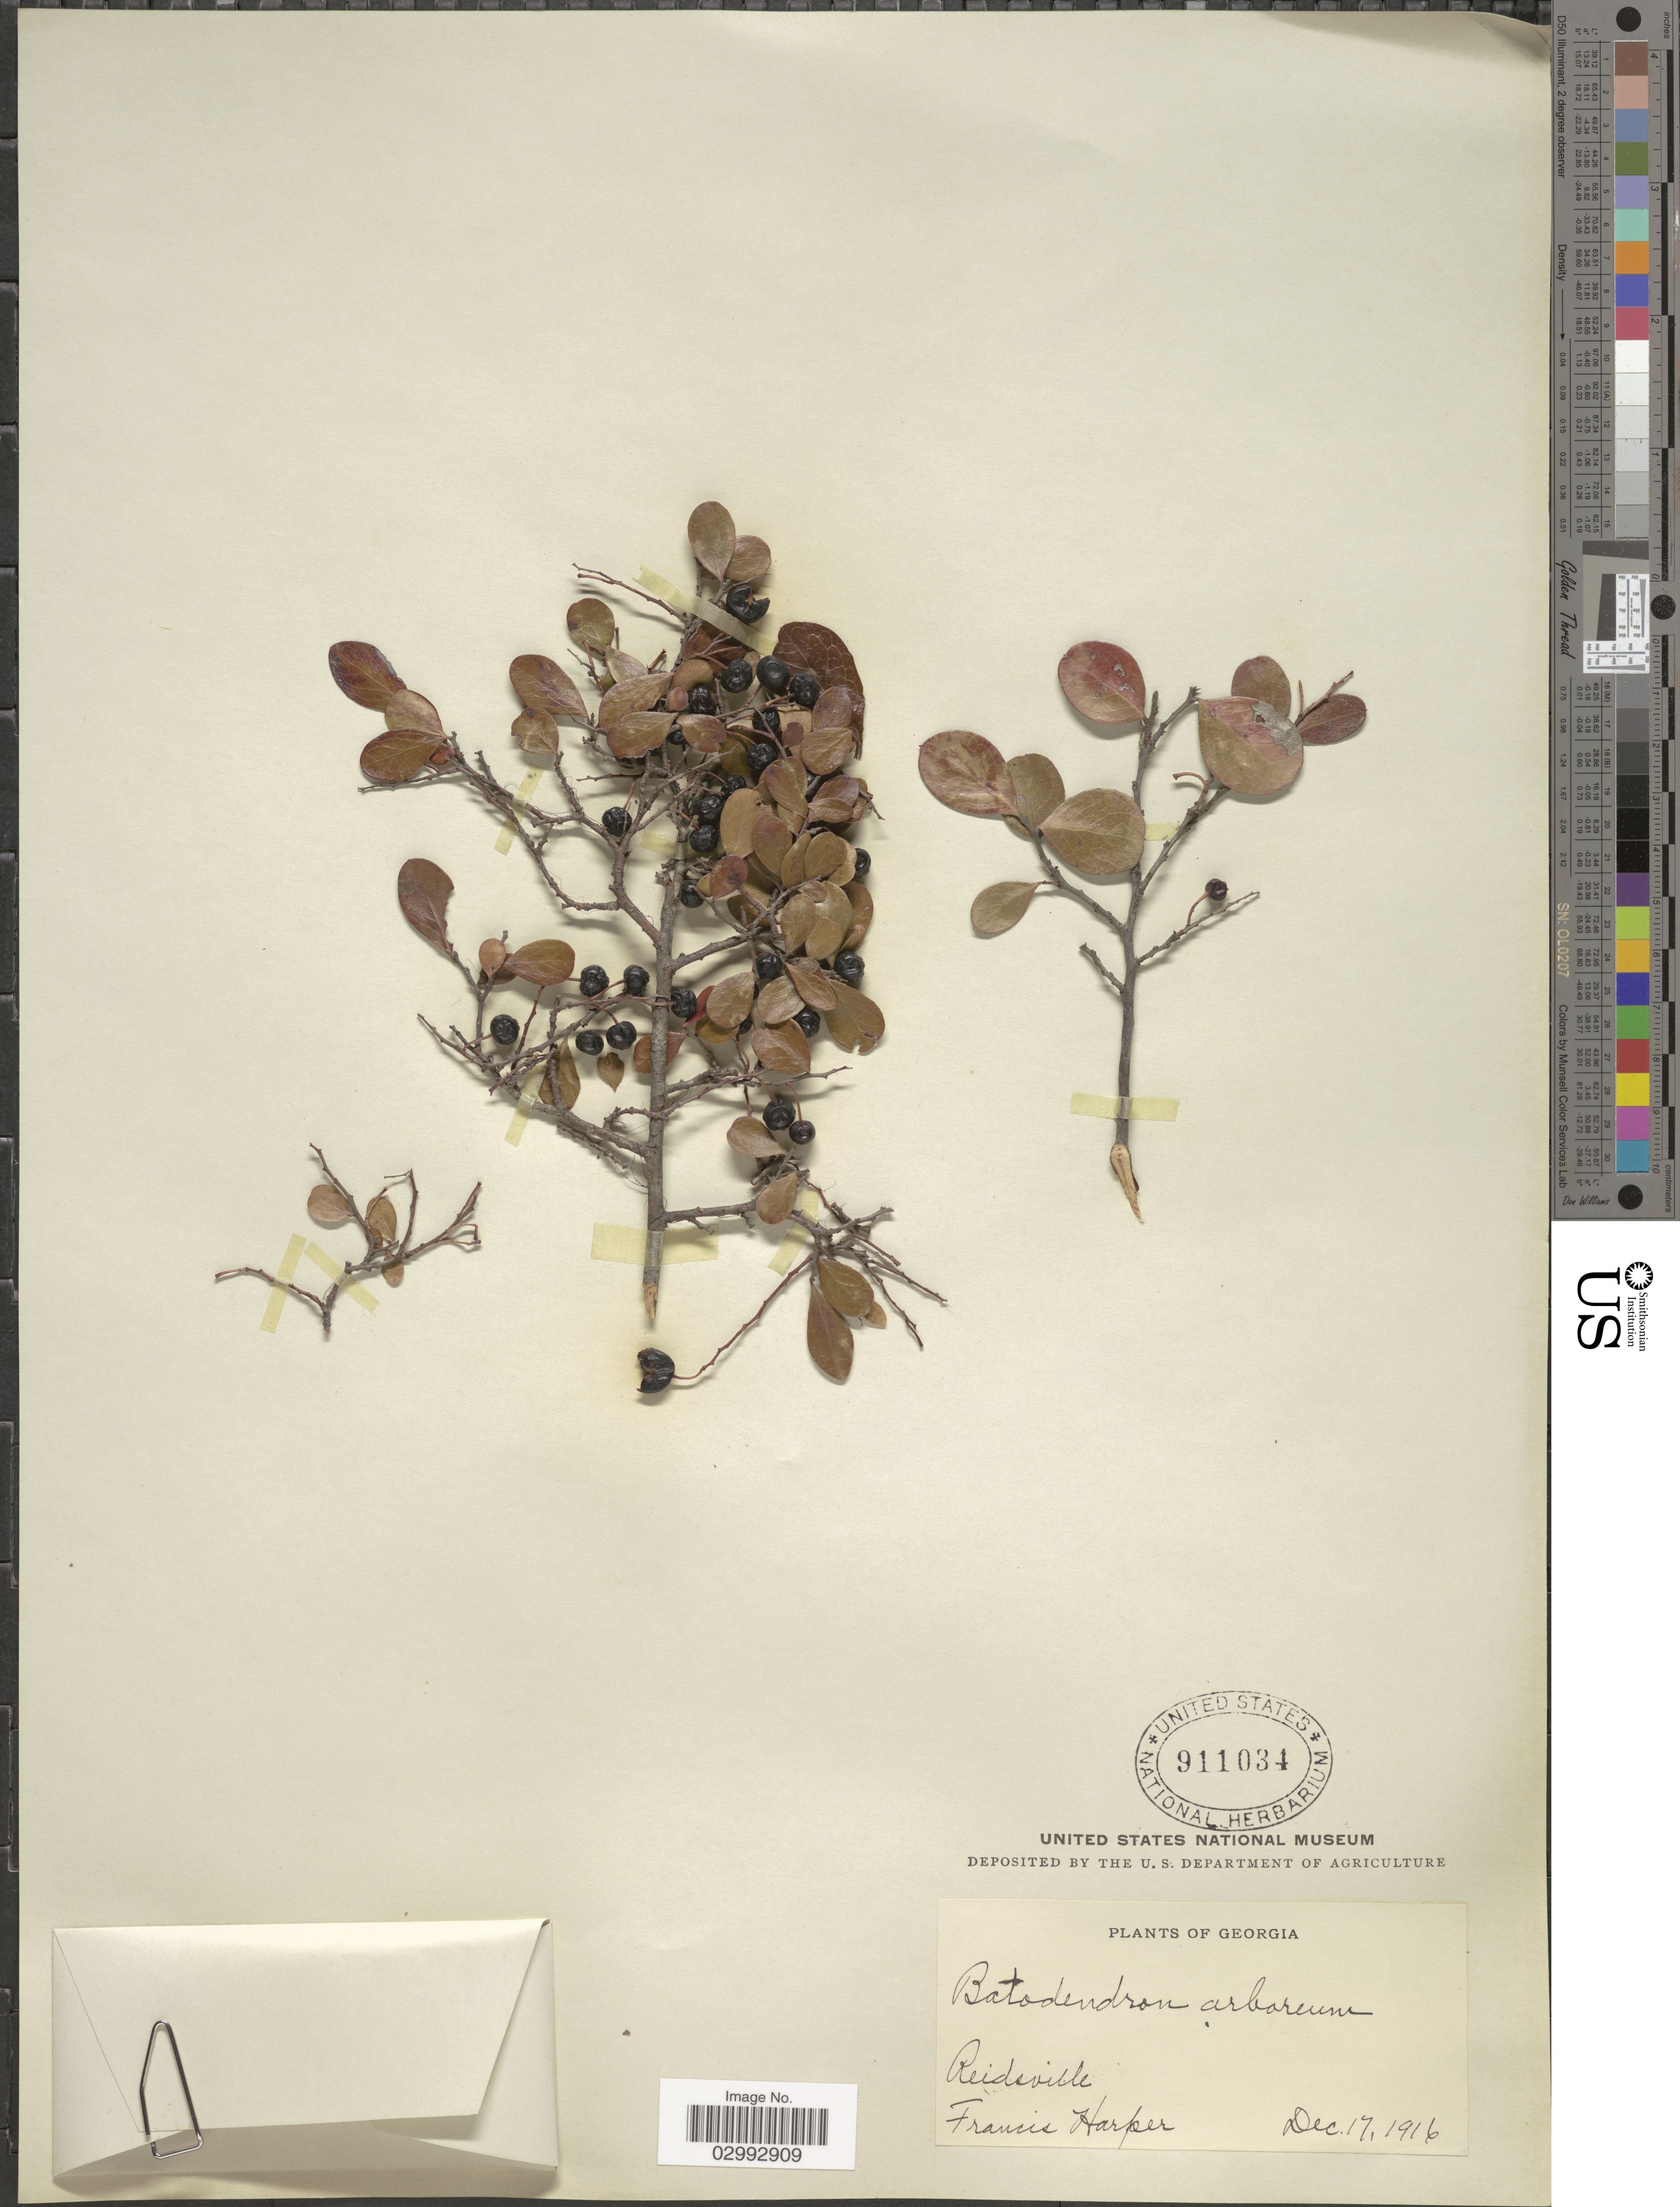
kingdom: Plantae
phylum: Tracheophyta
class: Magnoliopsida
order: Ericales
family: Ericaceae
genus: Batodendron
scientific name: Batodendron arboreum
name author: Nutt.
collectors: F. Harper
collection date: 1916-12-17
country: United States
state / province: Georgia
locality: Reidsville.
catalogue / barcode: US 911034